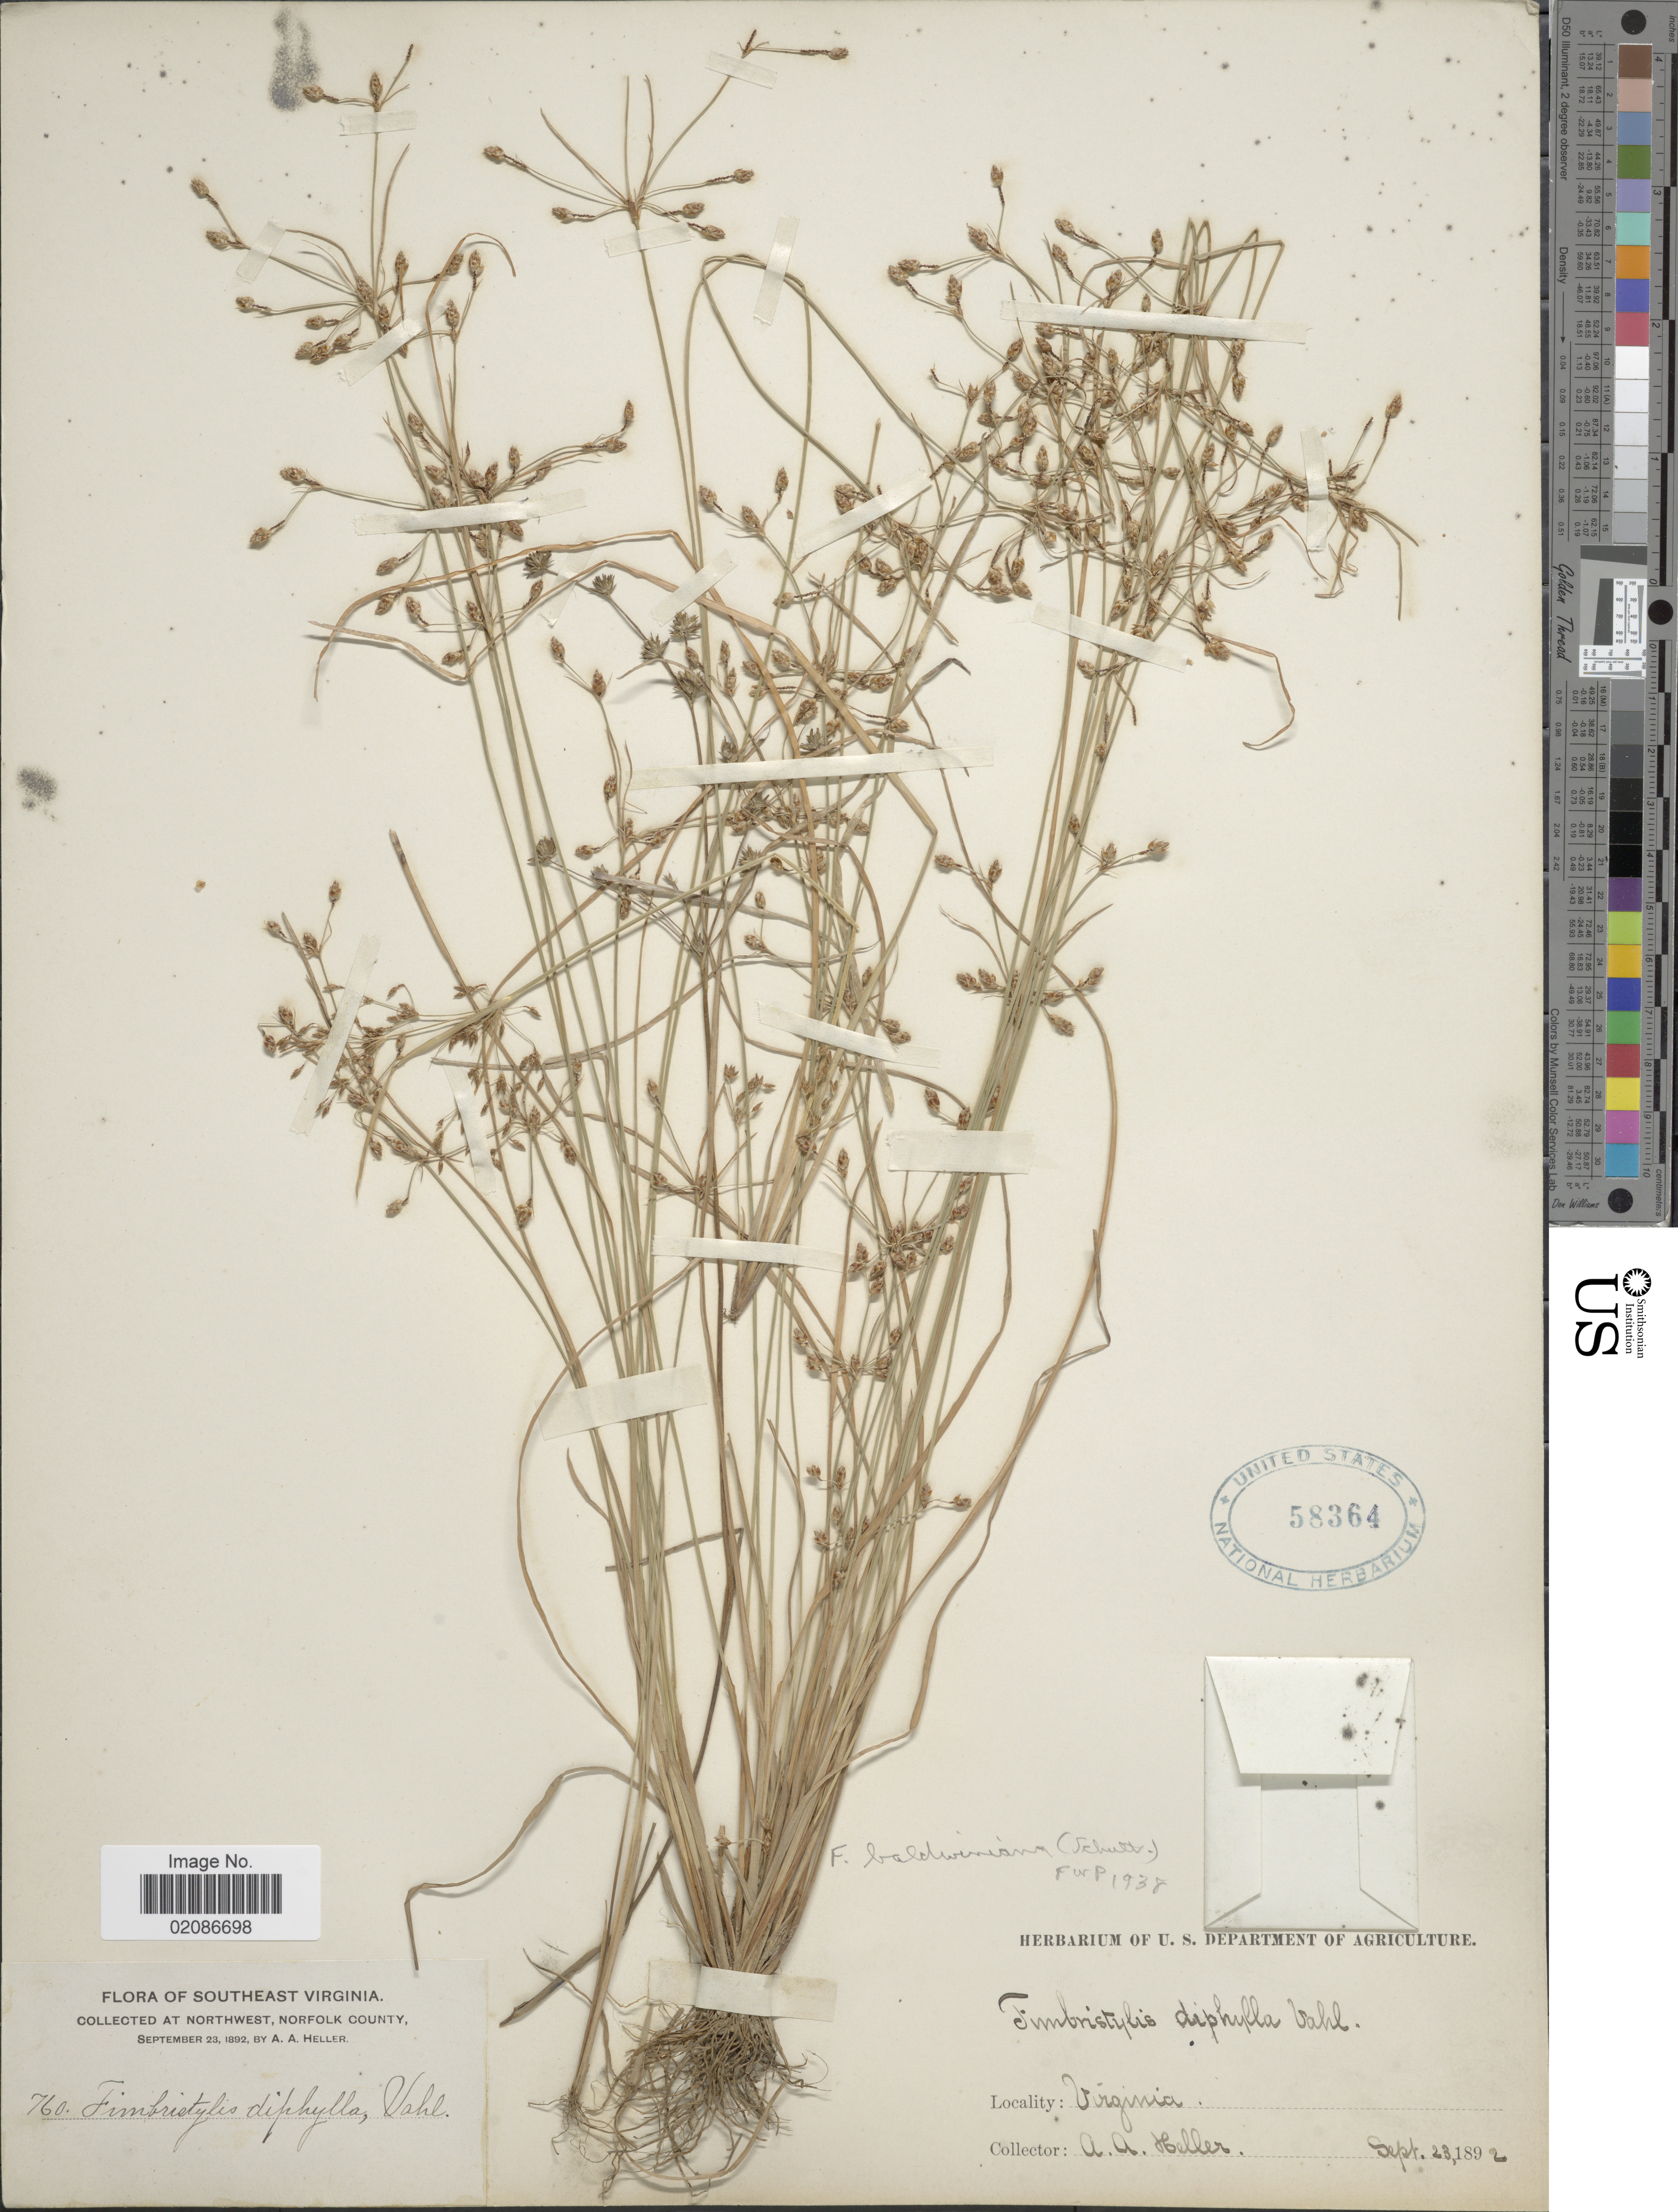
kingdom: Plantae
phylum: Tracheophyta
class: Liliopsida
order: Poales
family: Cyperaceae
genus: Fimbristylis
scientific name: Fimbristylis dichotoma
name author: (L.) Vahl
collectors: A. A. Heller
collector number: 760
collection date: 1892-09-23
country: United States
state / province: Virginia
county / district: City of Norfolk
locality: Southeast Virginia, Northwest, Norfolk County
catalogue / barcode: US 58364